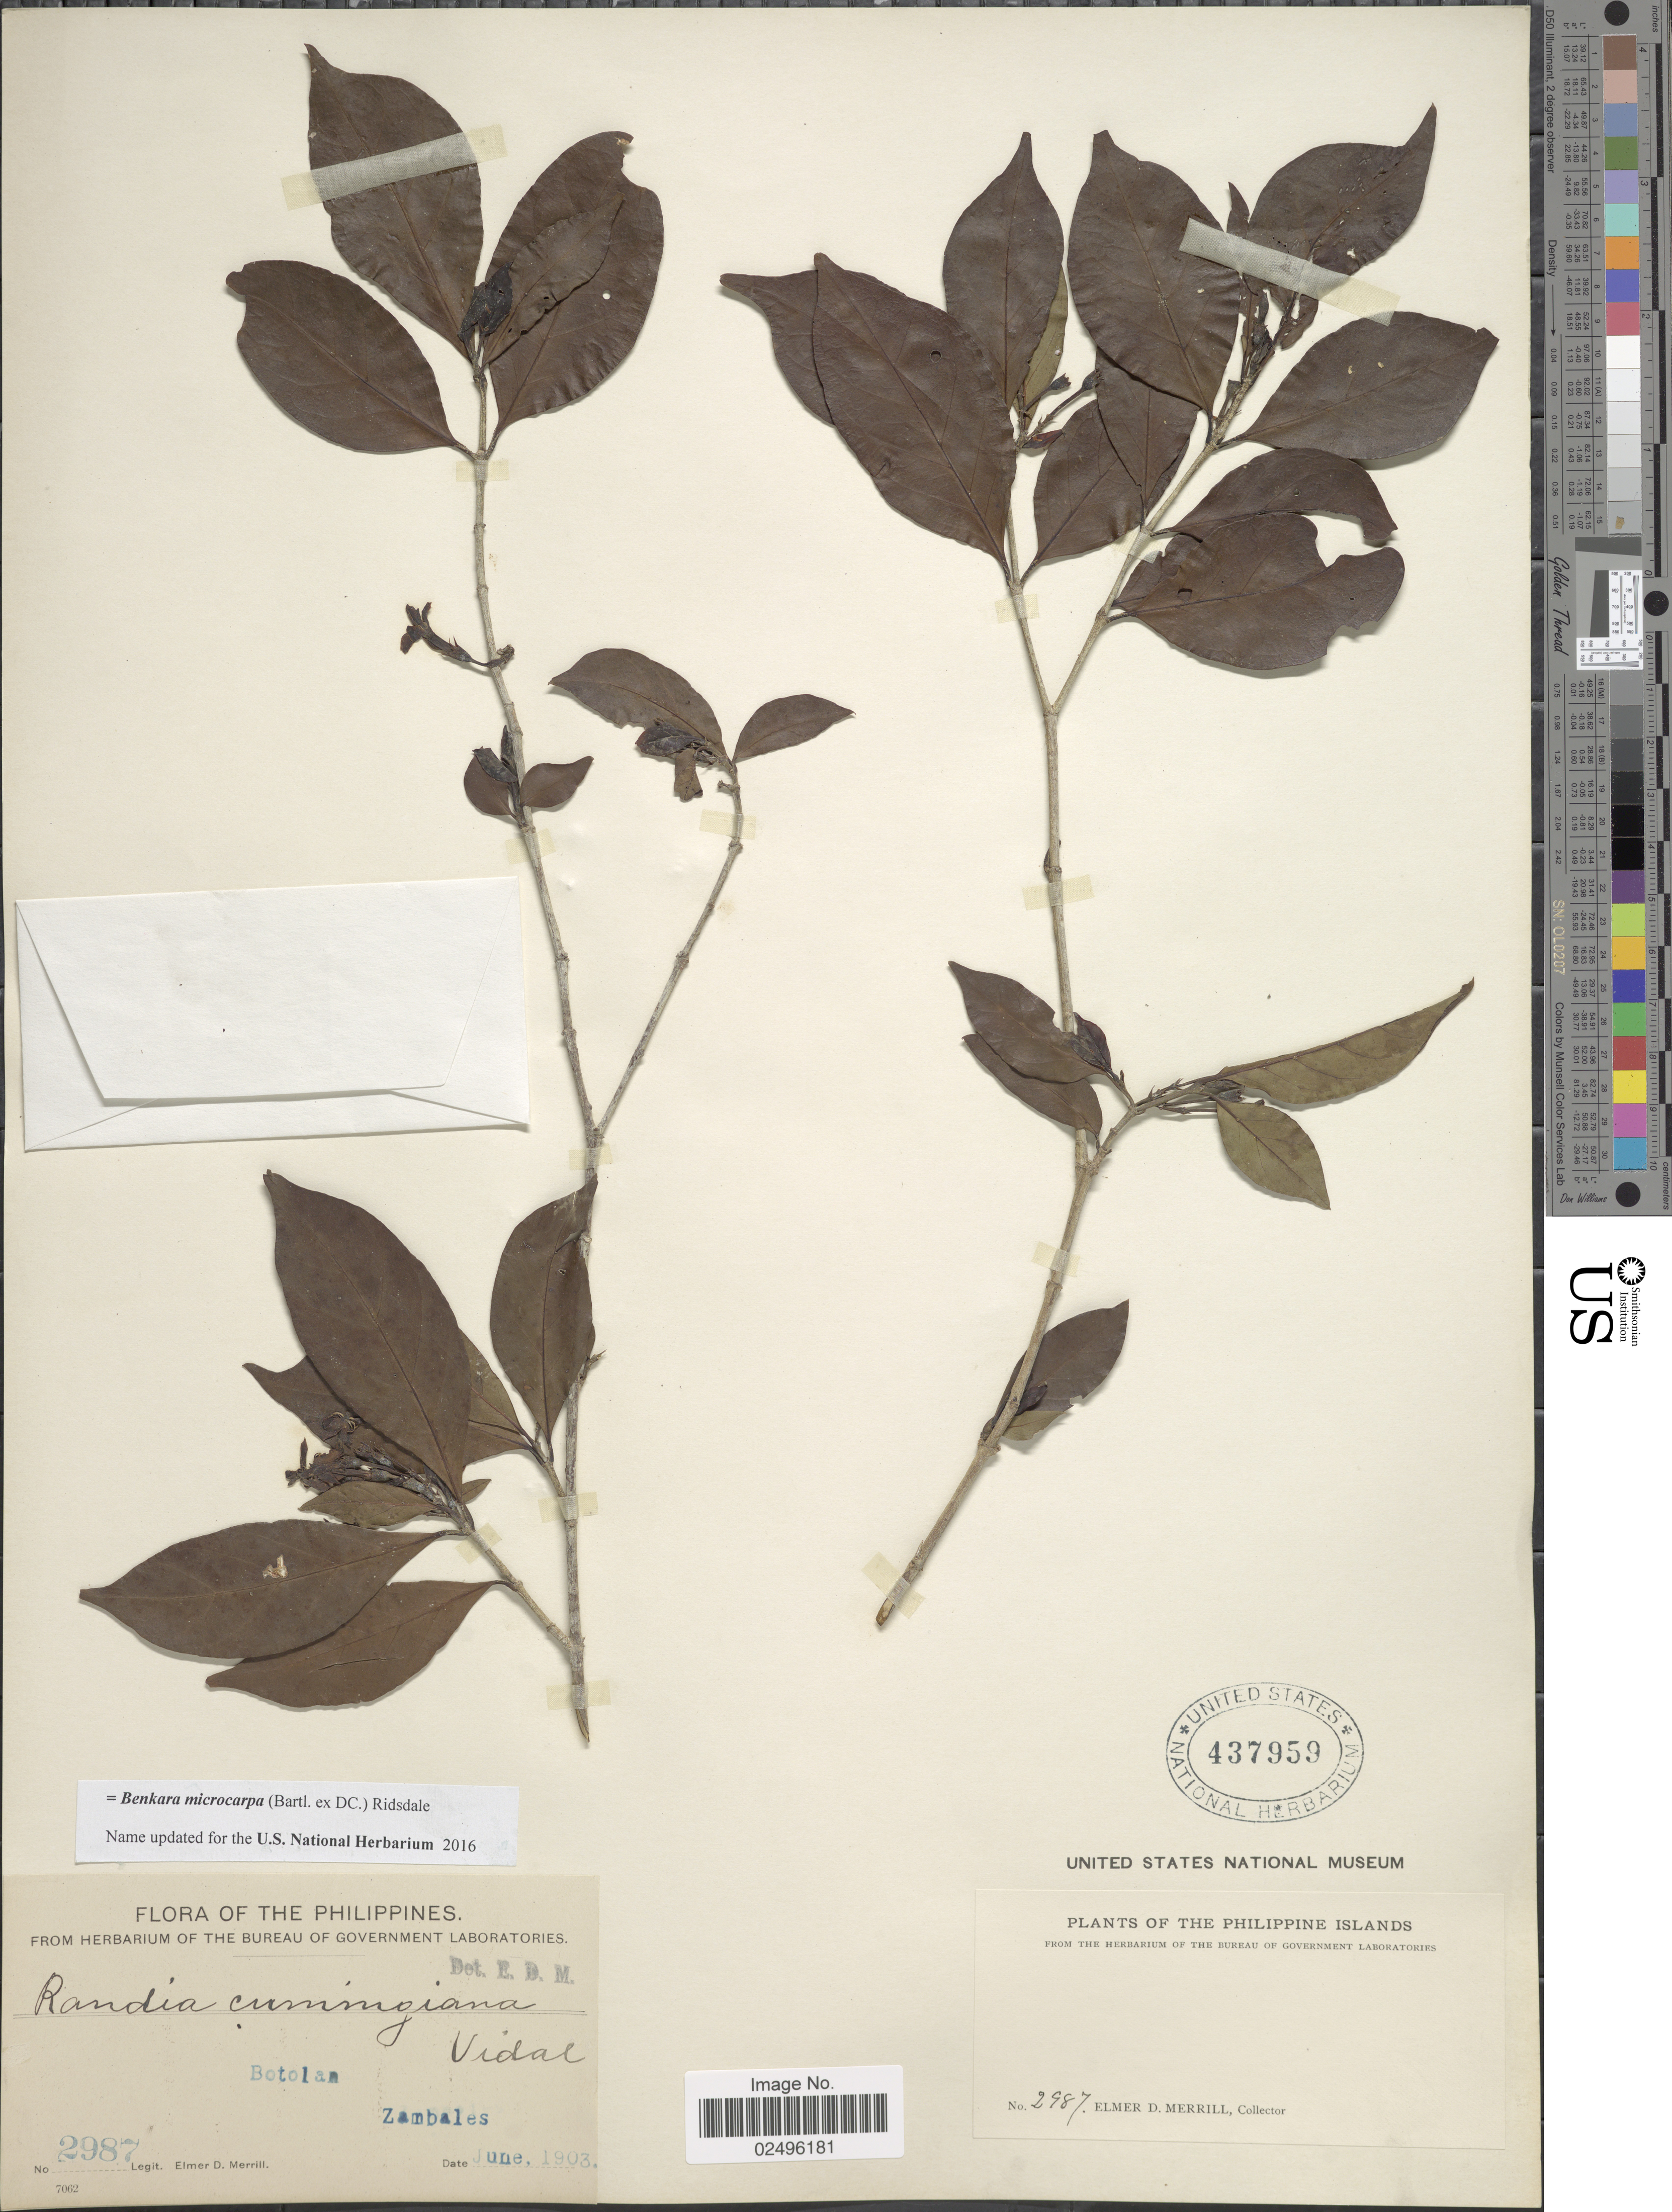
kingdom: Plantae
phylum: Tracheophyta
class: Magnoliopsida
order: Gentianales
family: Rubiaceae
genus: Fagerlindia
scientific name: Fagerlindia microcarpa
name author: (Bartl. ex DC.) Ridsdale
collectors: E. D. Merrill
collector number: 2987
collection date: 1903-06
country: Philippines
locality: The Philippine Islands, Botolan, Zambales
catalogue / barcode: US 437959